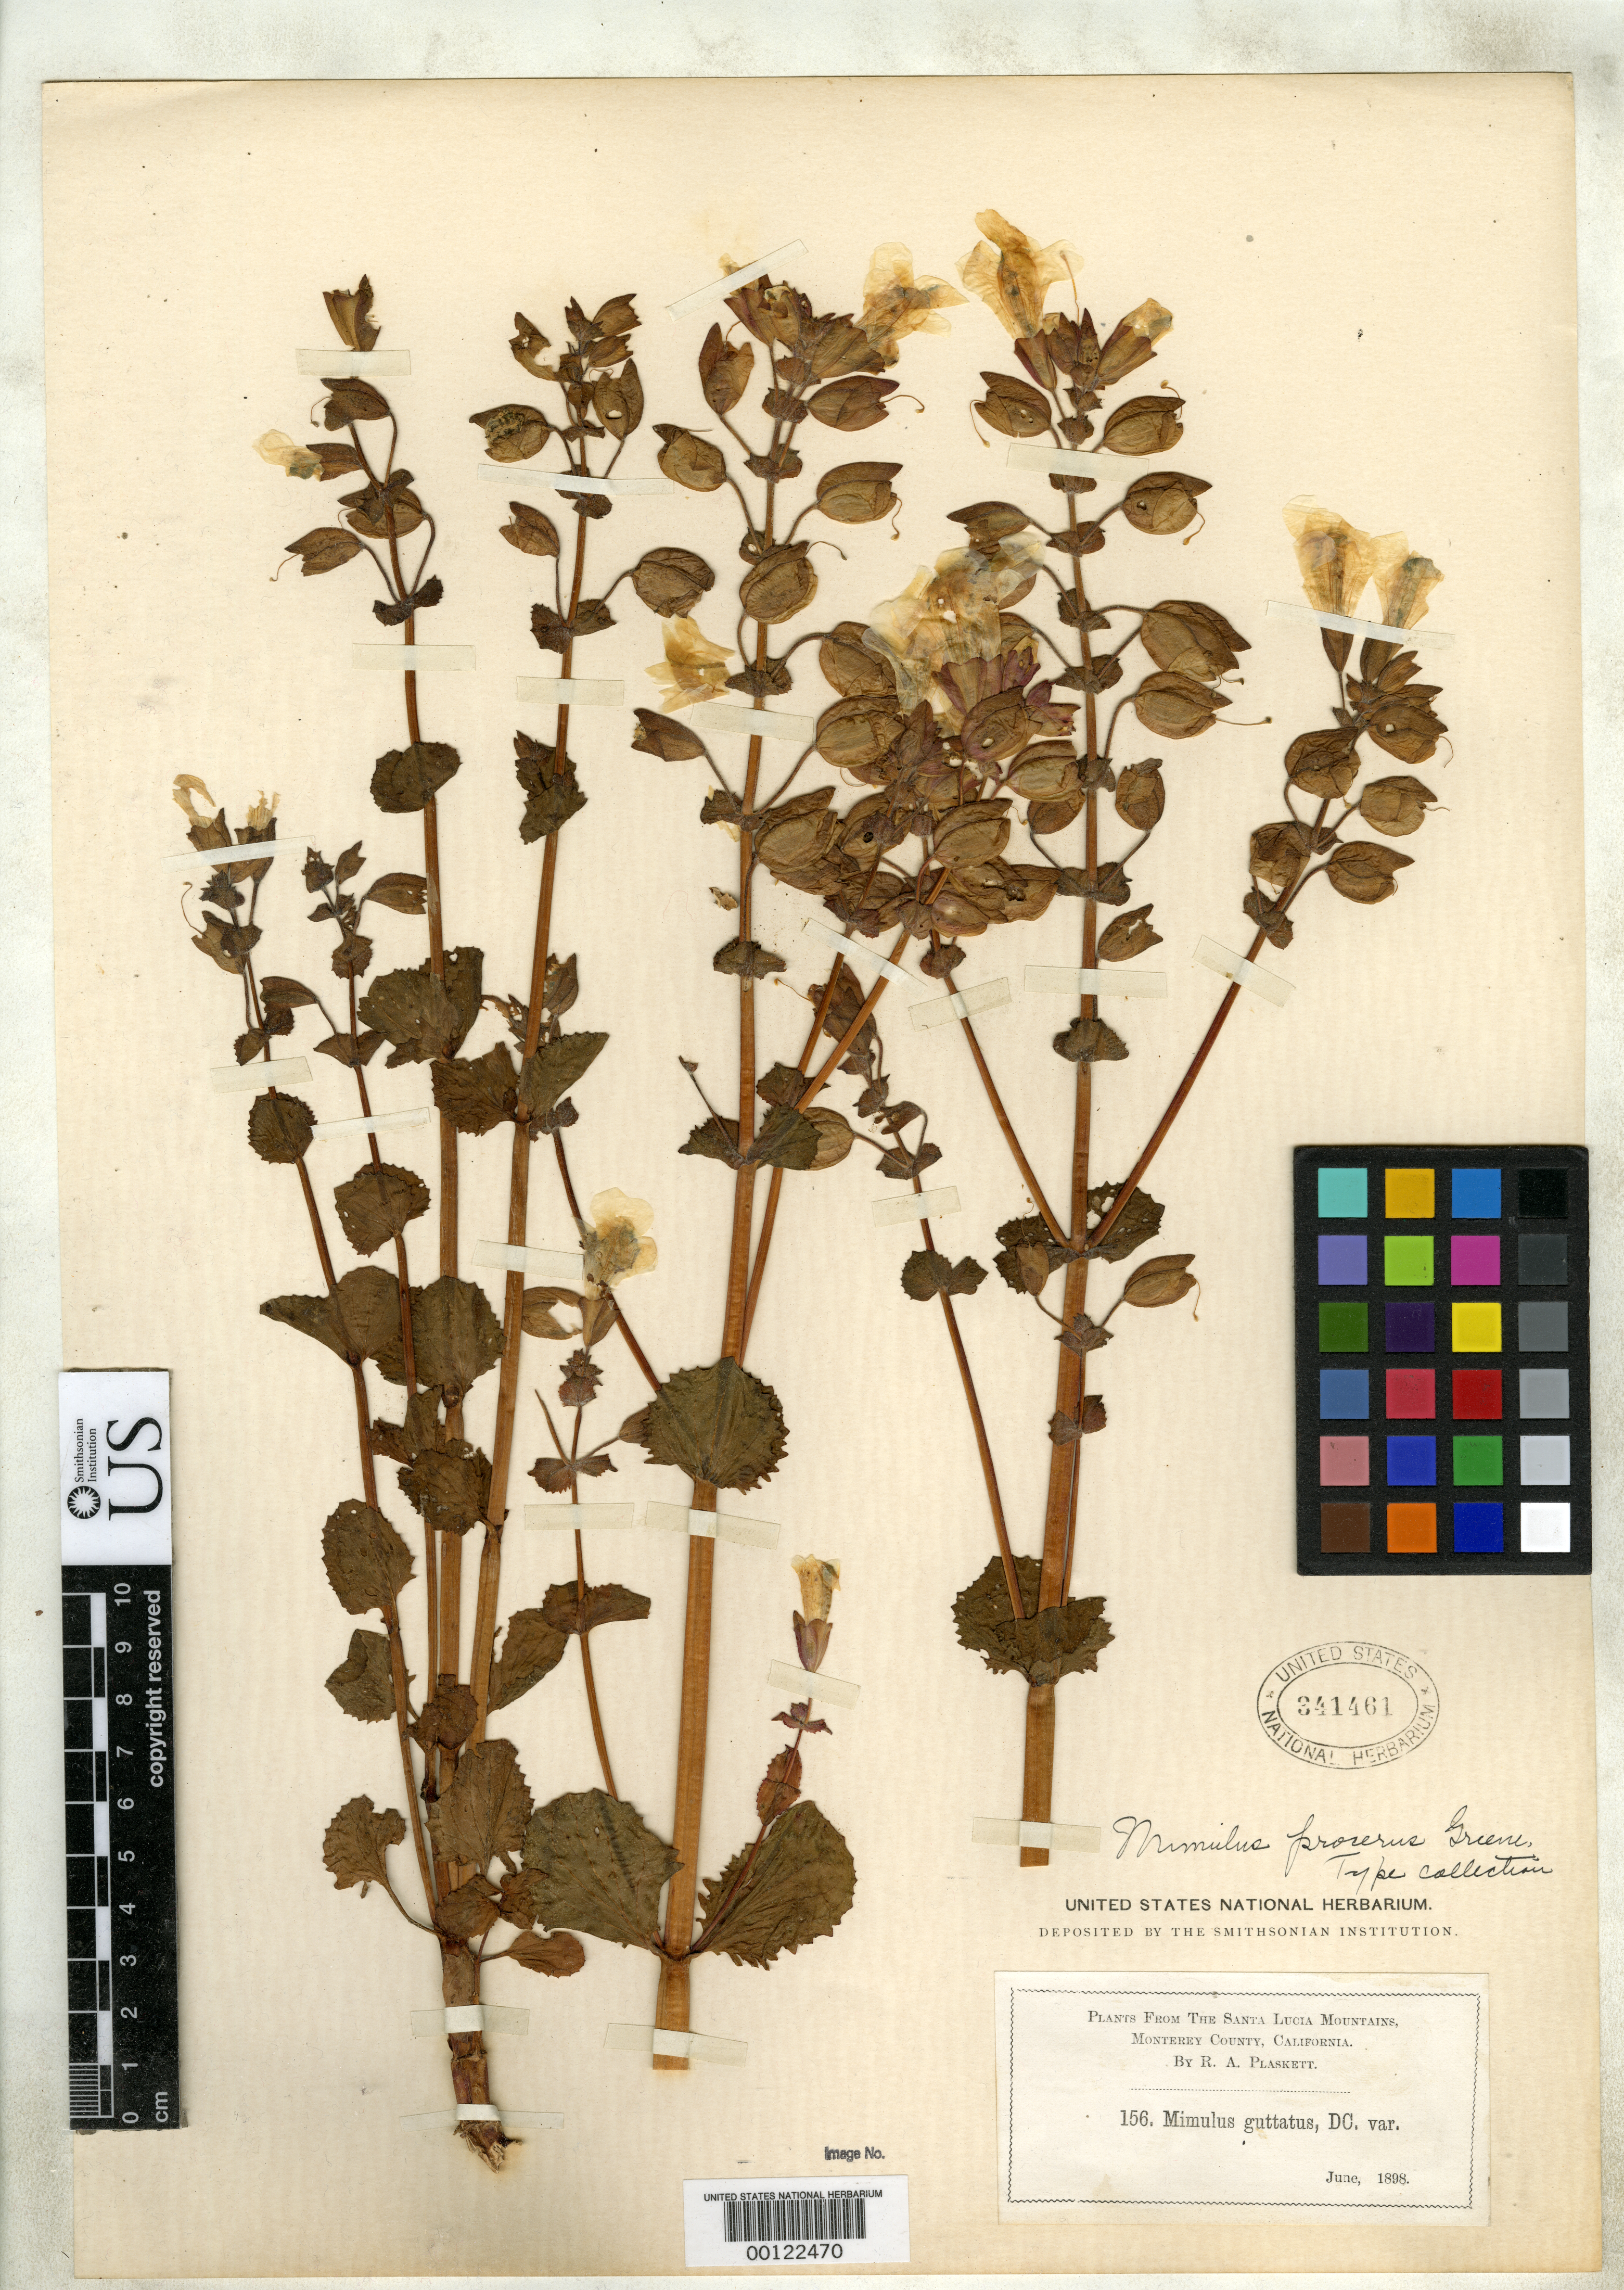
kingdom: Plantae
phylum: Tracheophyta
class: Magnoliopsida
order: Lamiales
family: Phrymaceae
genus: Mimulus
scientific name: Mimulus procerus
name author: Greene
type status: Isotype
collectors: R. Plaskett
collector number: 156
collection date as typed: Jun 1908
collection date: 1908-06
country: United States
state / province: California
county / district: Monterey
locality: Santa Lucia Mountains.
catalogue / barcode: US 341461